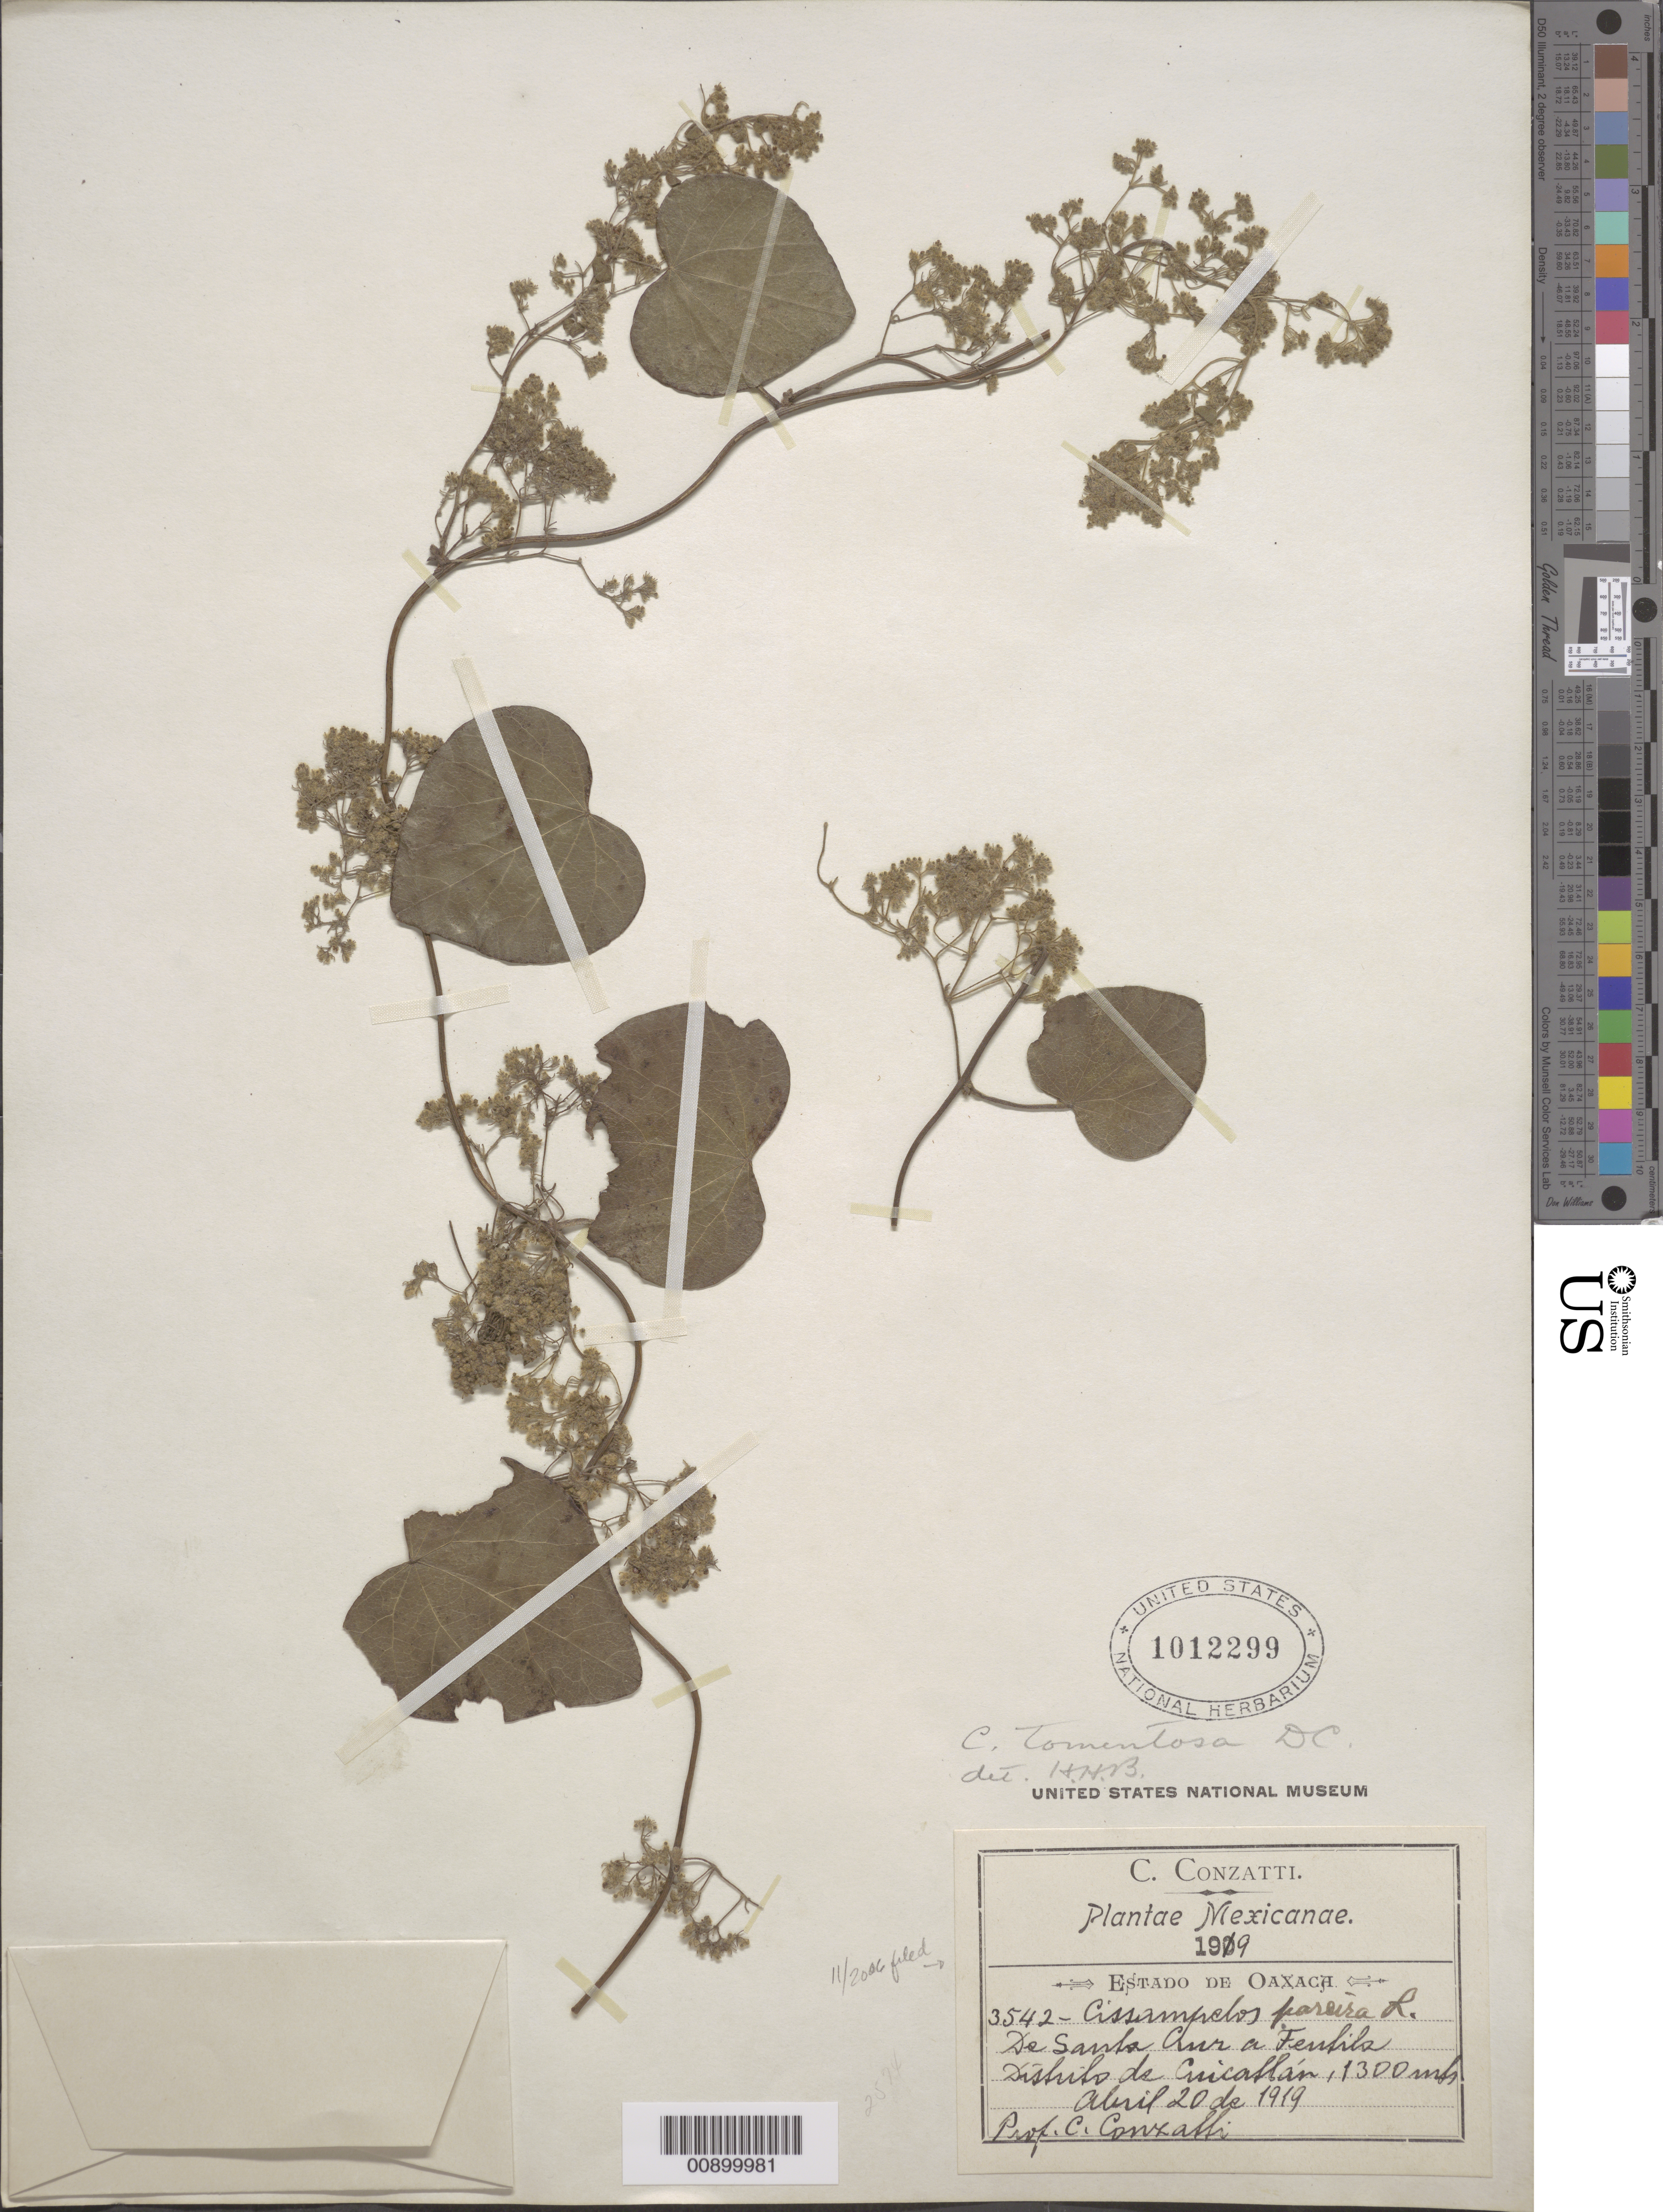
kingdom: Plantae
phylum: Tracheophyta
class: Magnoliopsida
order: Ranunculales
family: Menispermaceae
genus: Cissampelos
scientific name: Cissampelos pareira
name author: L.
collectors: C. Conzatti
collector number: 3542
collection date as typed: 20 Apr 1919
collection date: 1919-04-20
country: Mexico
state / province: Oaxaca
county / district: Cuicatlán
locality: De Santa Cruz a Teutila. Distrito de Cuicatlán, Oaxaca.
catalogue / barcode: US 1012299